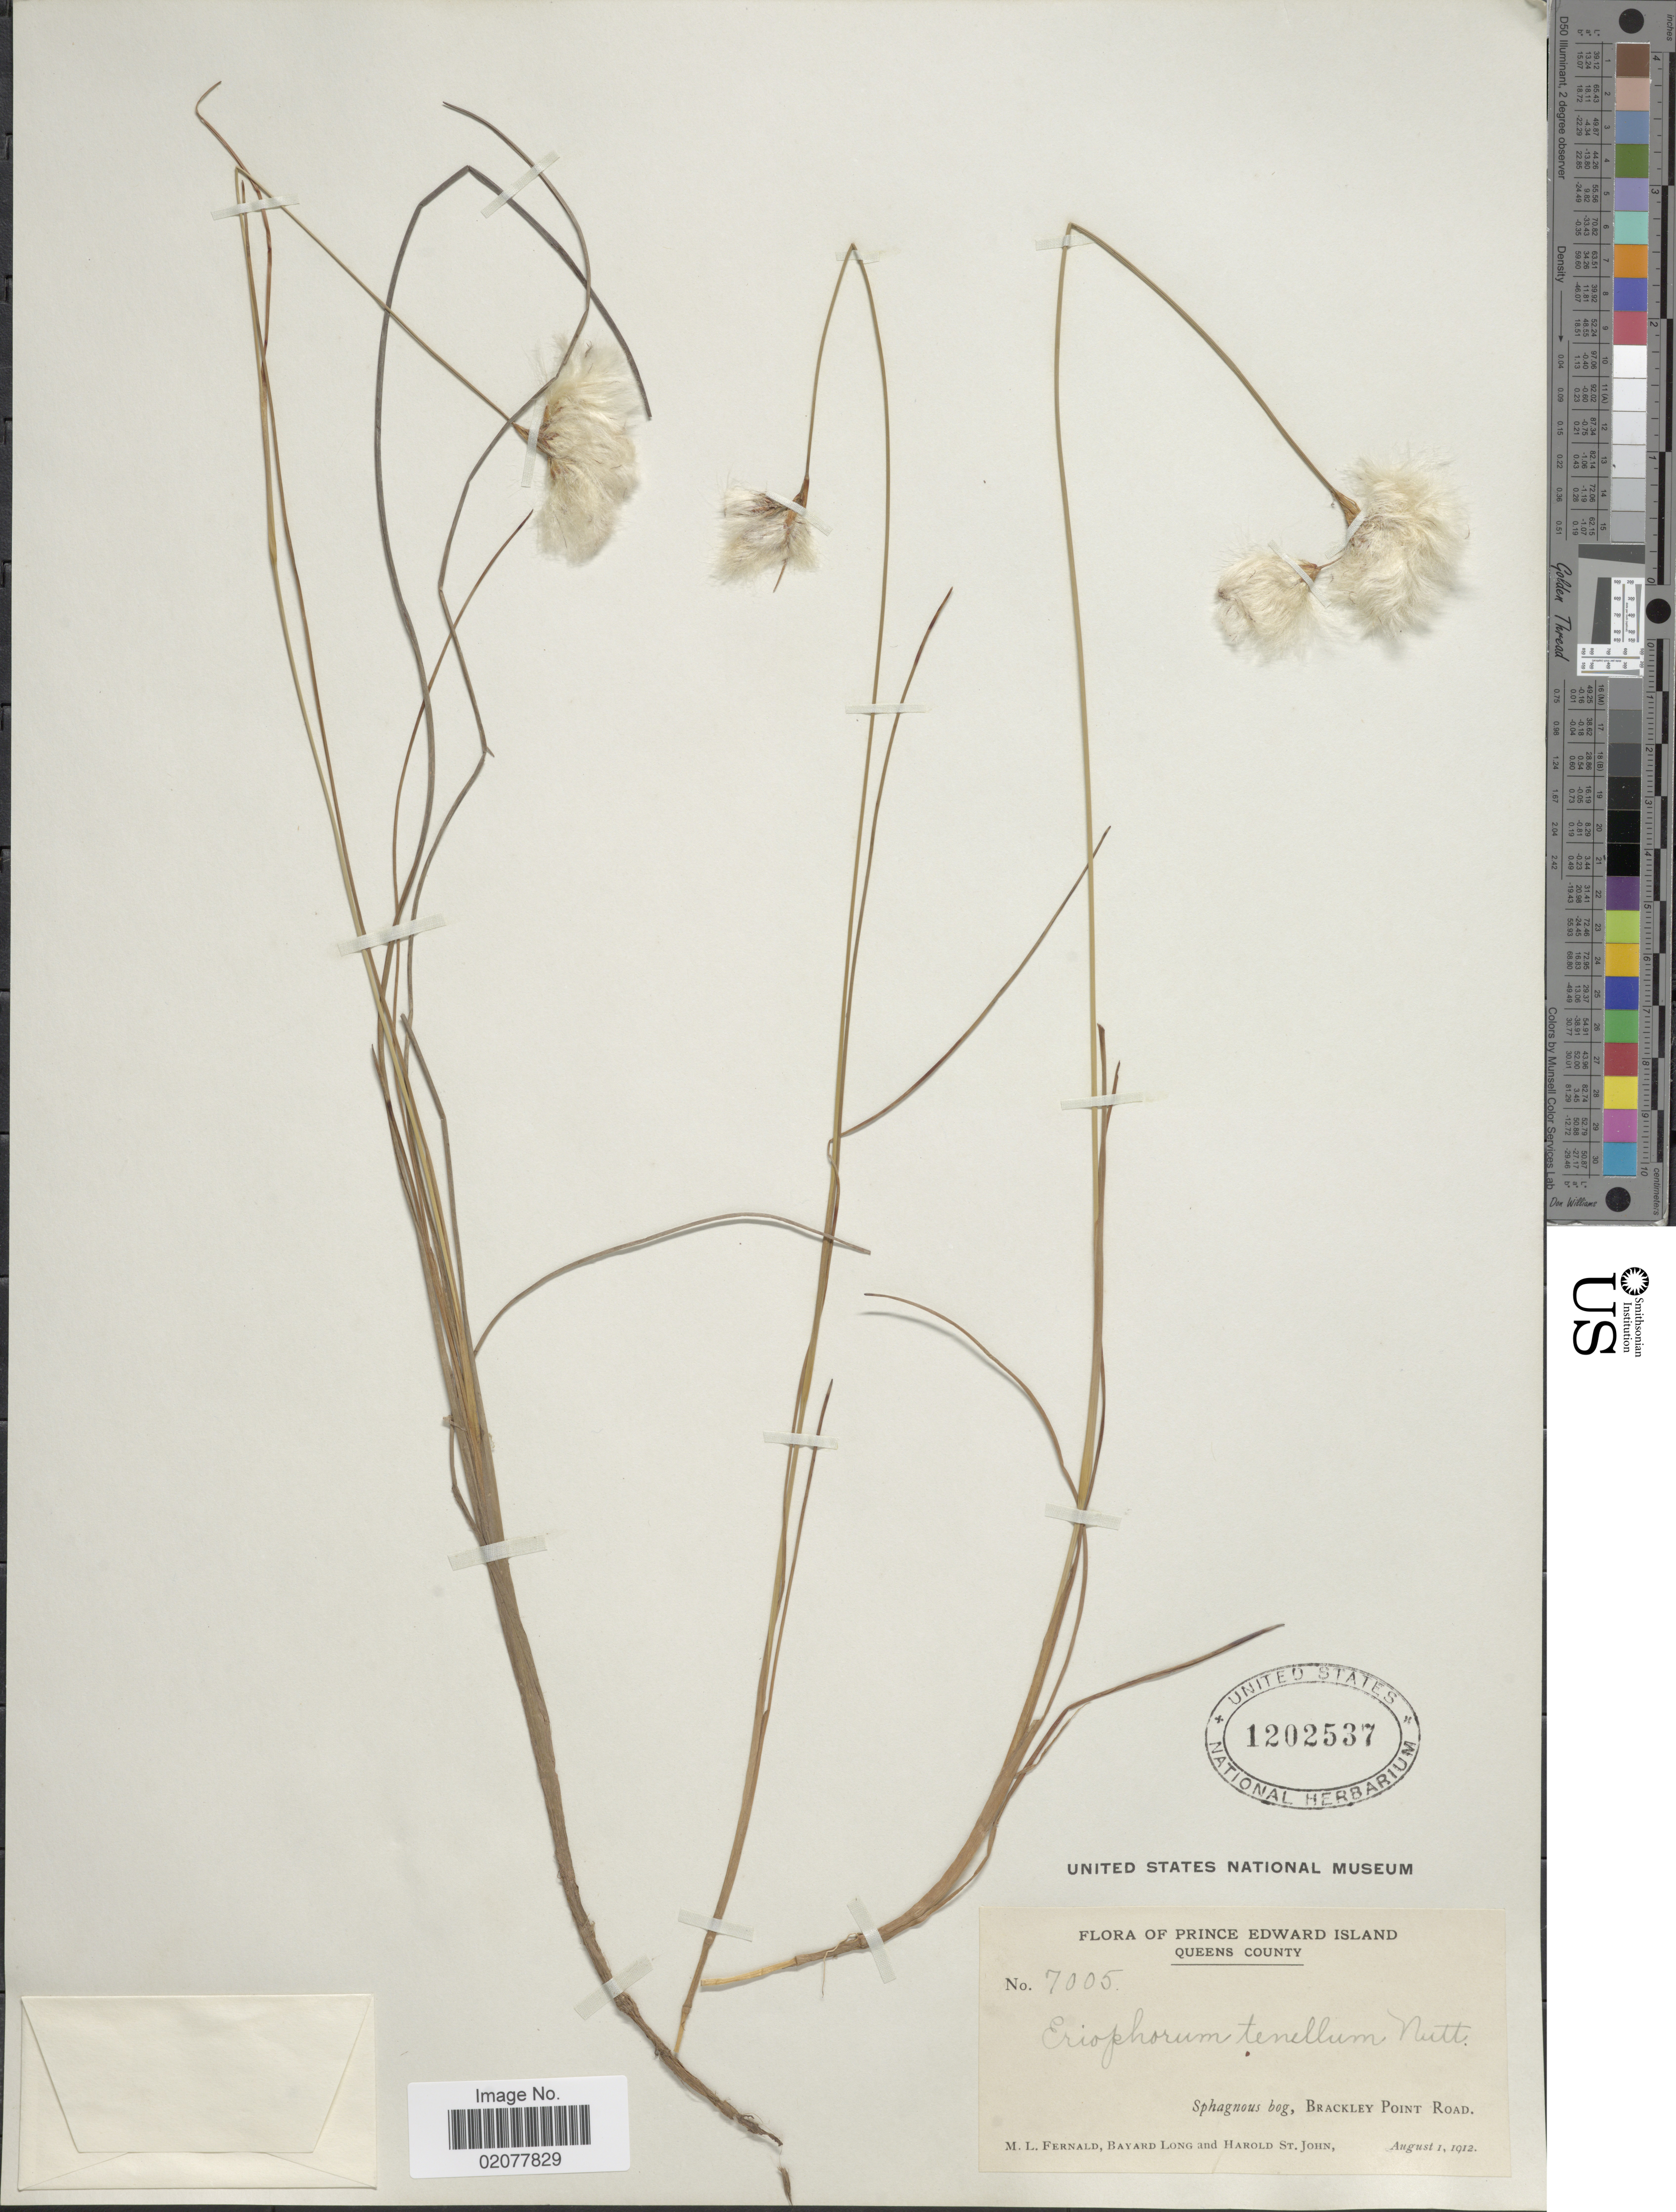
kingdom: Plantae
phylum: Tracheophyta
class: Liliopsida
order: Poales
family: Cyperaceae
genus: Eriophorum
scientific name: Eriophorum tenellum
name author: Nutt.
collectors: M. L. Fernald, B. Long & H. St. John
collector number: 7005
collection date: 1912-08-01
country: Canada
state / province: Prince Edward Island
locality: Queens County. Sphagnous bog, Brackley Point Road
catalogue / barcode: US 1202537